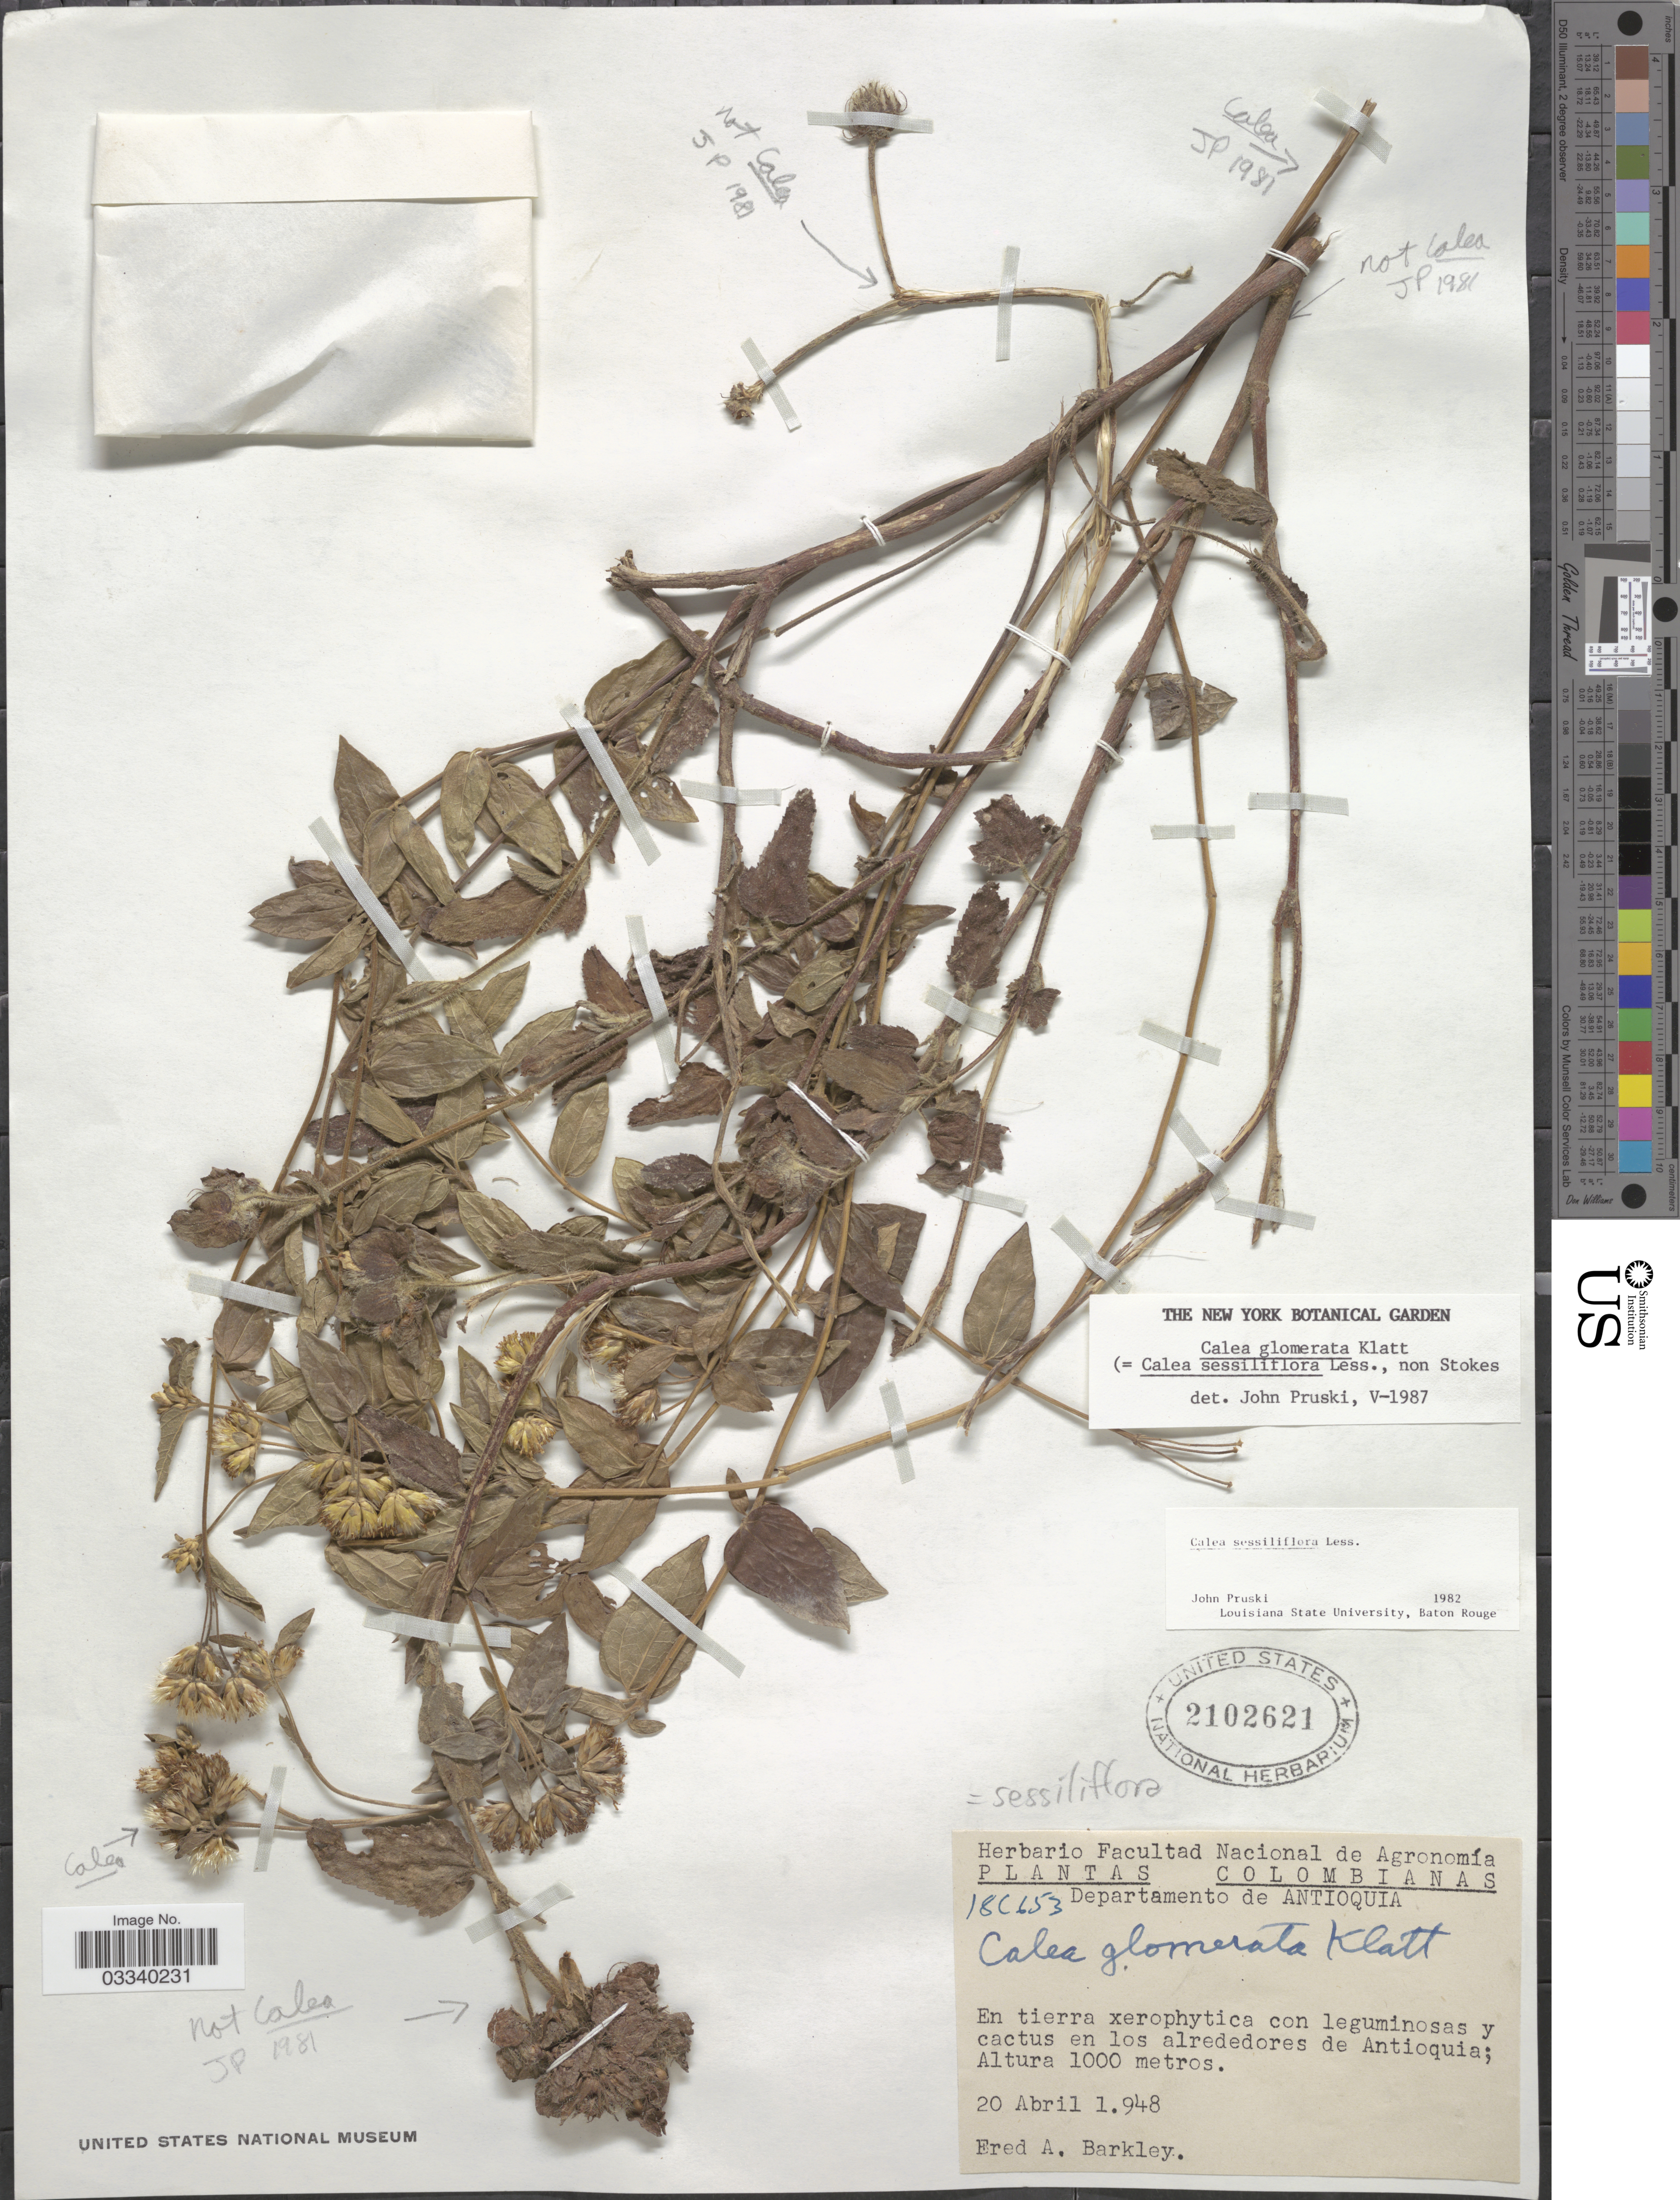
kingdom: Plantae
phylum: Tracheophyta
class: Magnoliopsida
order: Asterales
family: Asteraceae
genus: Calea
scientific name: Calea sessiliflora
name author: Less.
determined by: Pruski, J. F.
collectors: F. A. Barkley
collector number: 18C653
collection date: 1948-04-20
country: Colombia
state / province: Antioquia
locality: Departamento de Antioquia. En los alrededores de Antioquia.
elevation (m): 1000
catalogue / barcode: US 2102621